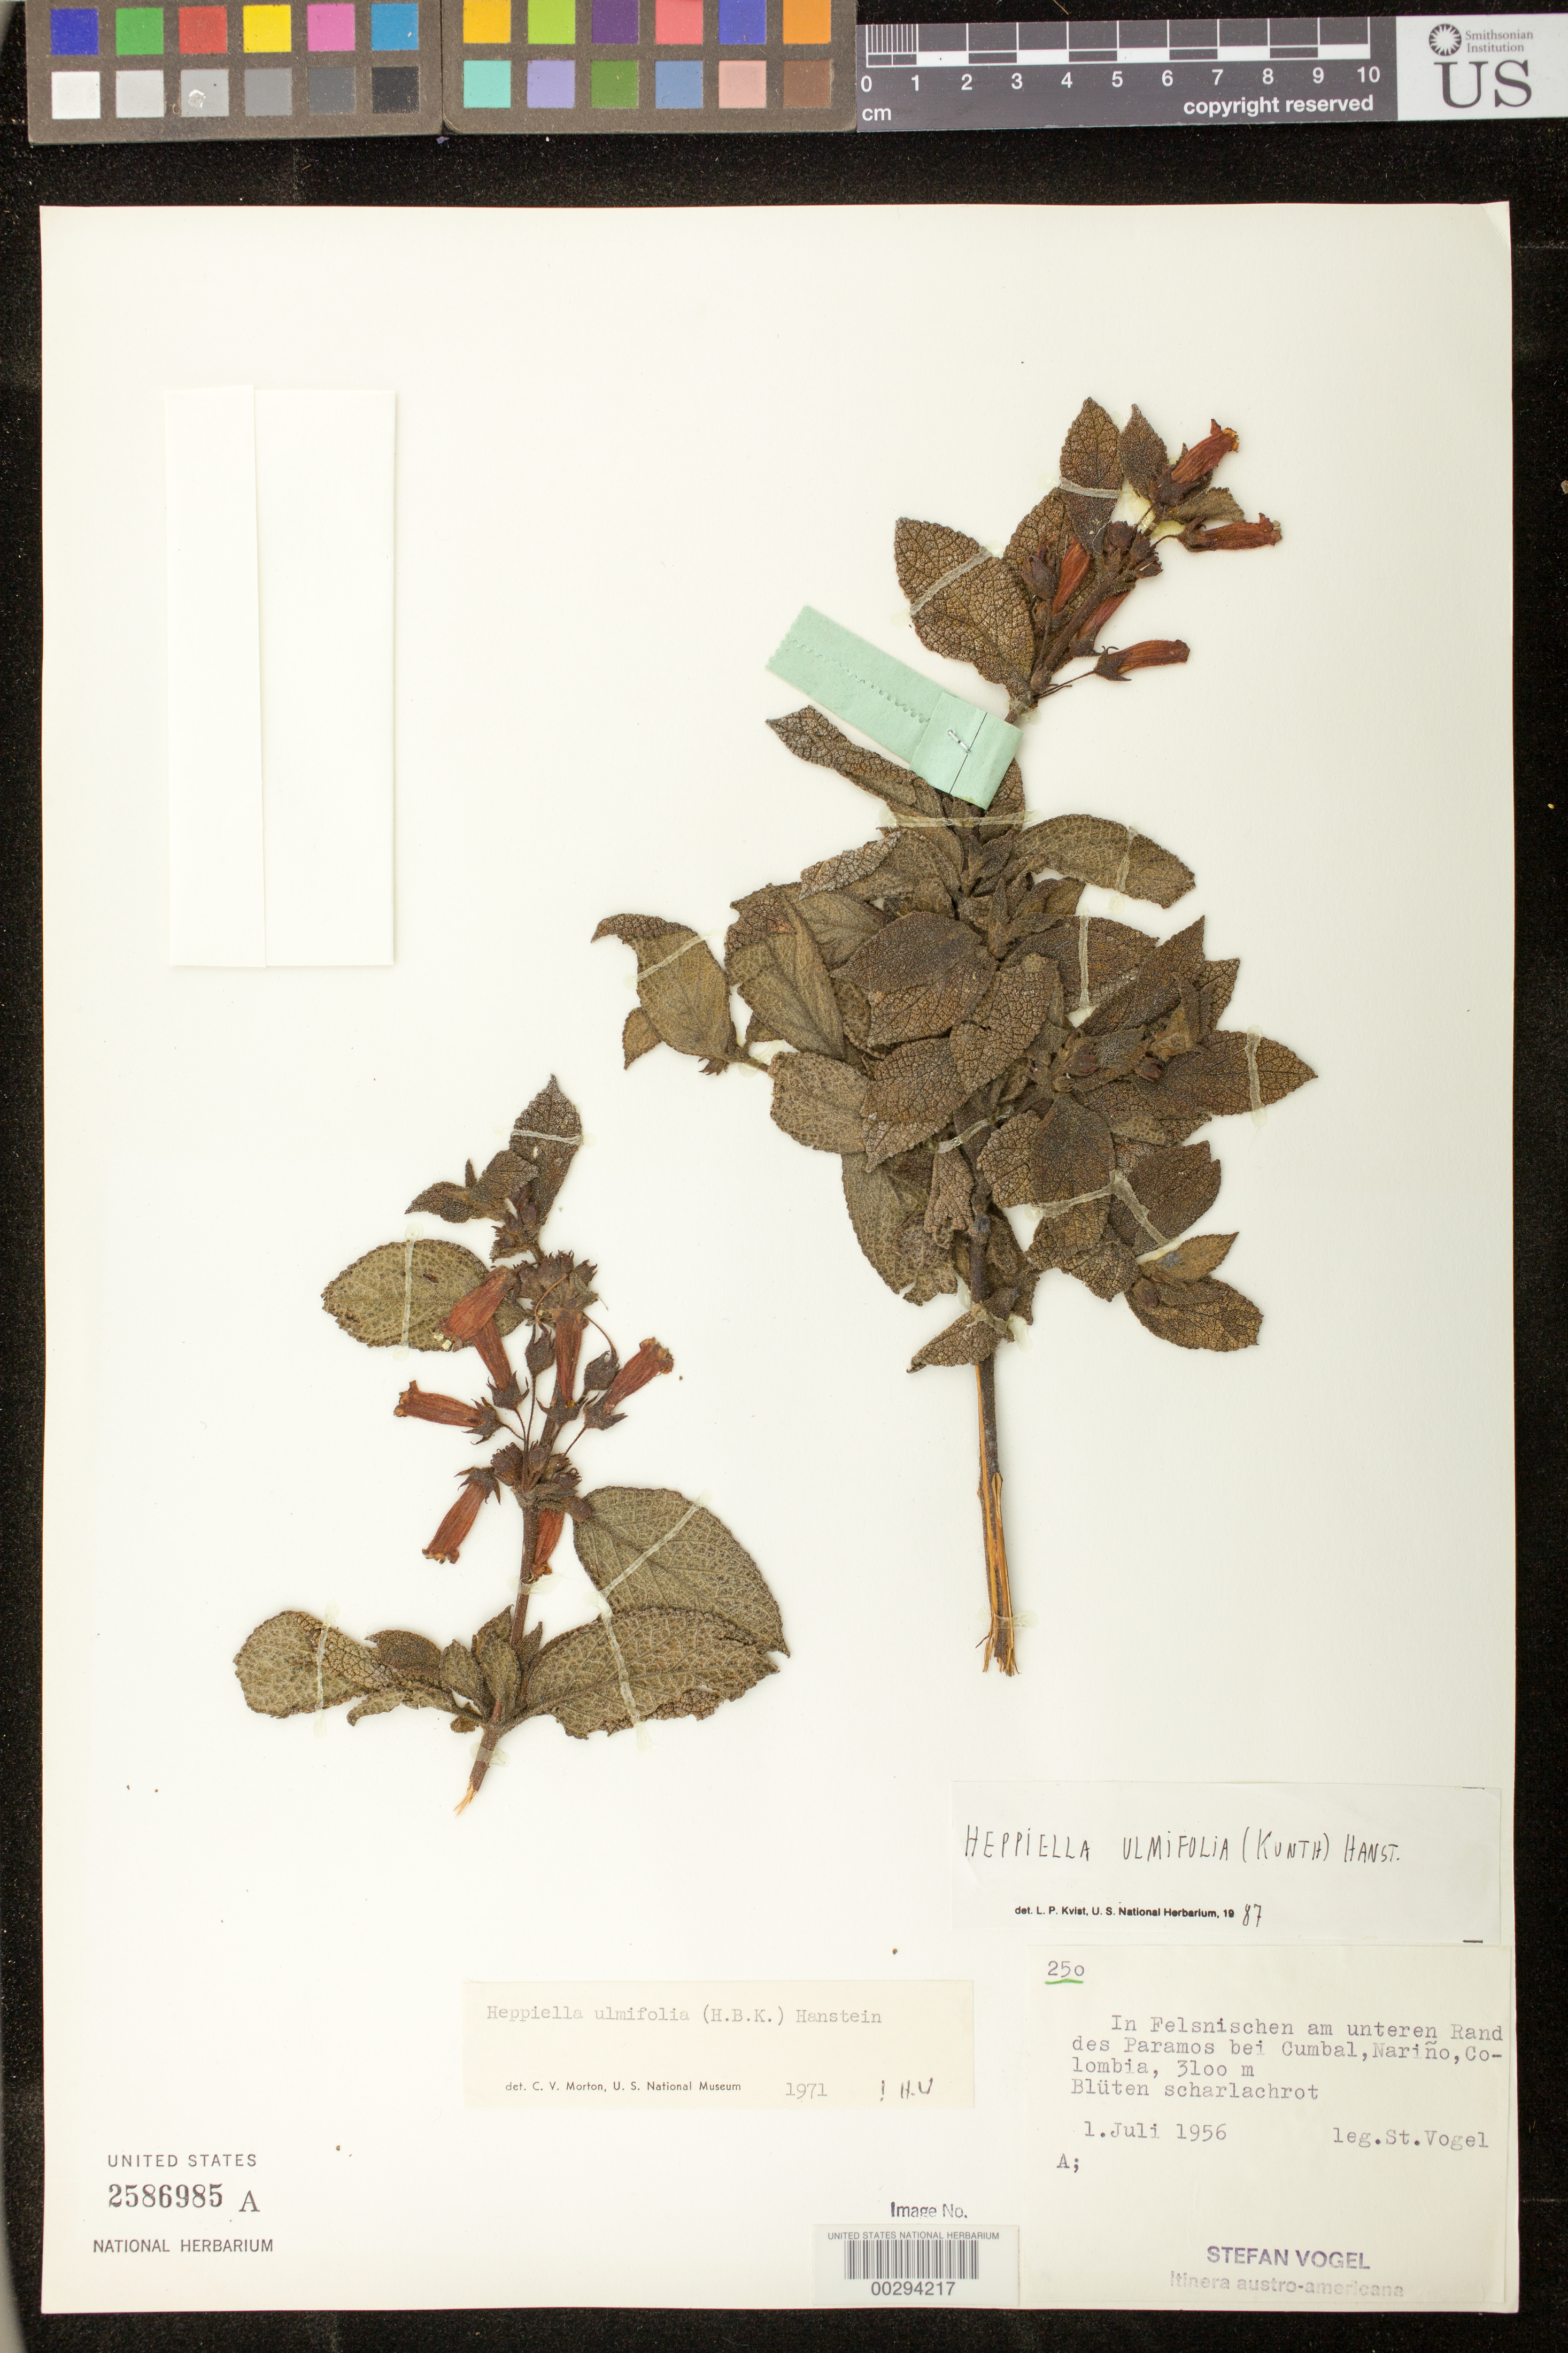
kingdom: Plantae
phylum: Tracheophyta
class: Magnoliopsida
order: Lamiales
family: Gesneriaceae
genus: Heppiella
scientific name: Heppiella ulmifolia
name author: (Kunth) Hanst.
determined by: Kvist, L. P., (US), Smithsonian Institution - National Museum of Natural History (UNITED STATES)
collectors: S. Vogel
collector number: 250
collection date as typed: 01 Jul 1956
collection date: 1956-07-01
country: Colombia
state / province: Nariño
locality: Rand des paramos by cumbal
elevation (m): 3100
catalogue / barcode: US 2586985A